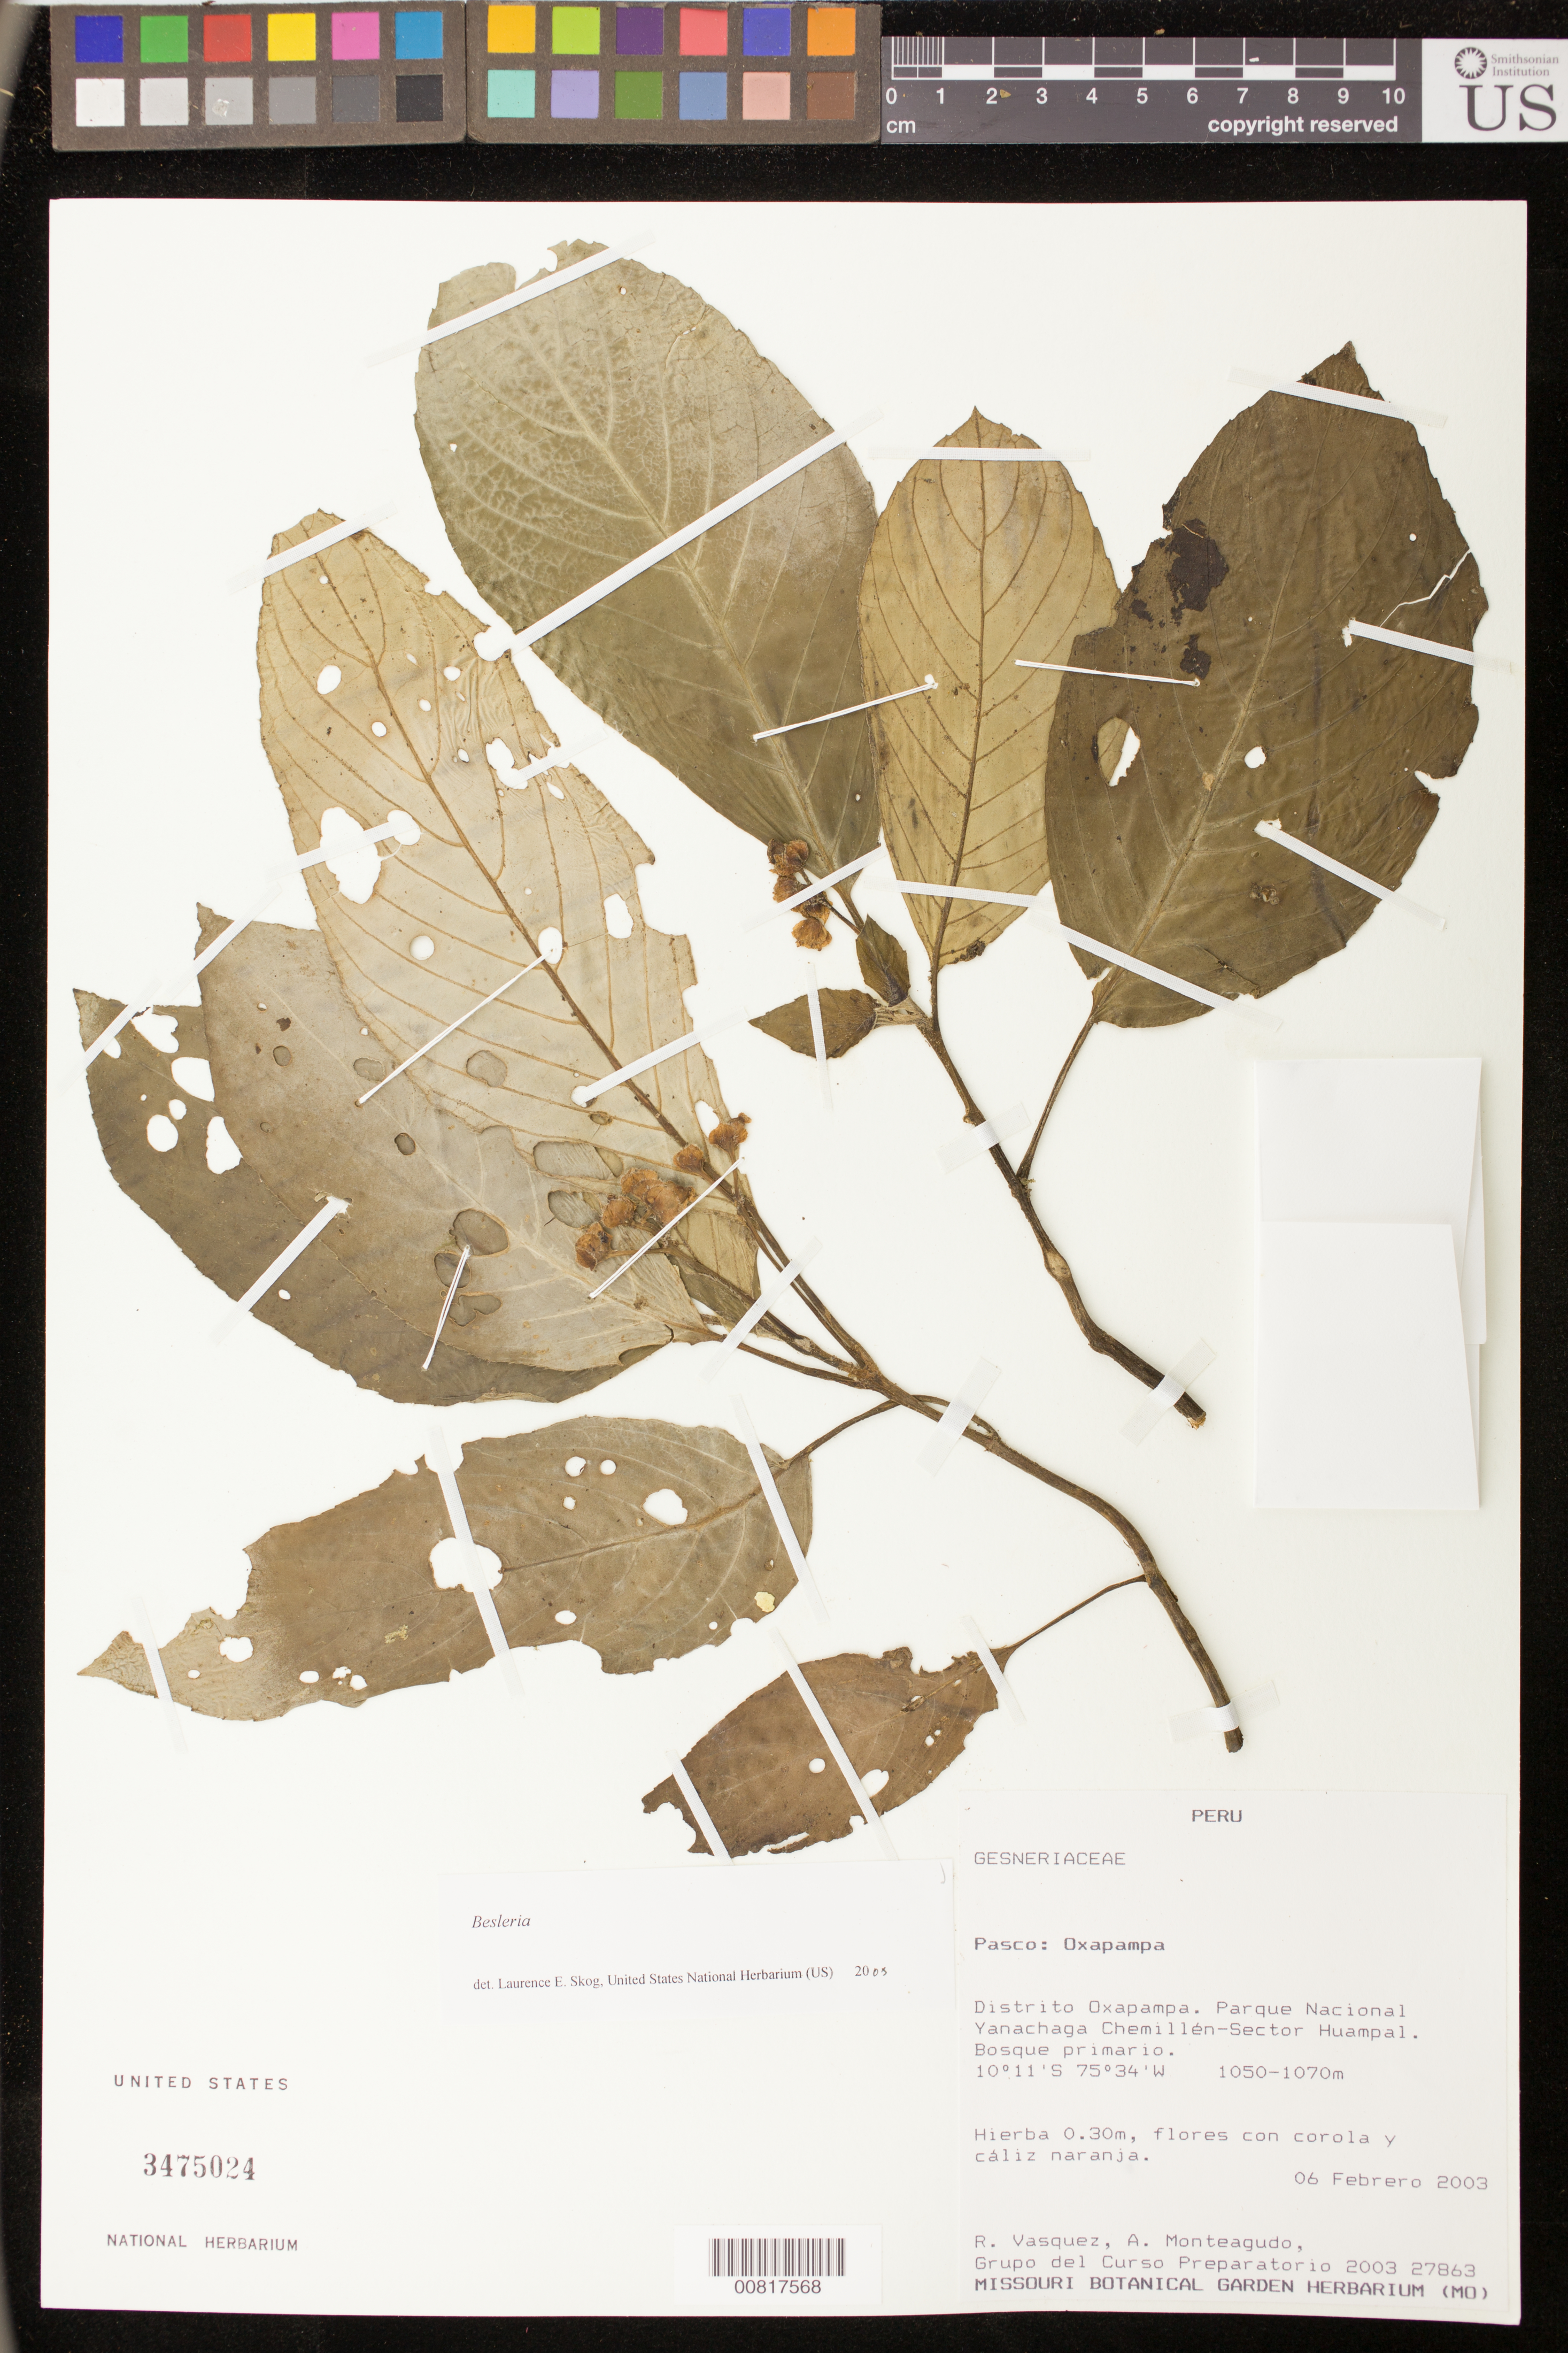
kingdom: Plantae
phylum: Tracheophyta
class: Magnoliopsida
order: Lamiales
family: Gesneriaceae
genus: Besleria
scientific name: Besleria sp.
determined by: Skog, Laurence E.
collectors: R. Vásquez, A. Monteagudo & Grupo del Curso Preparatorio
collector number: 27863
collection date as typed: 06 Feb 2003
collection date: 2003-02-06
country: Peru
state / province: Pasco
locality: Pasco: Oxapampa. Distrito Oxapampa. Parque Nacional Yanachaga Chemillén, Sector Huampal.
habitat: Bosque primario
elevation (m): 1050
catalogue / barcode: US 3475024